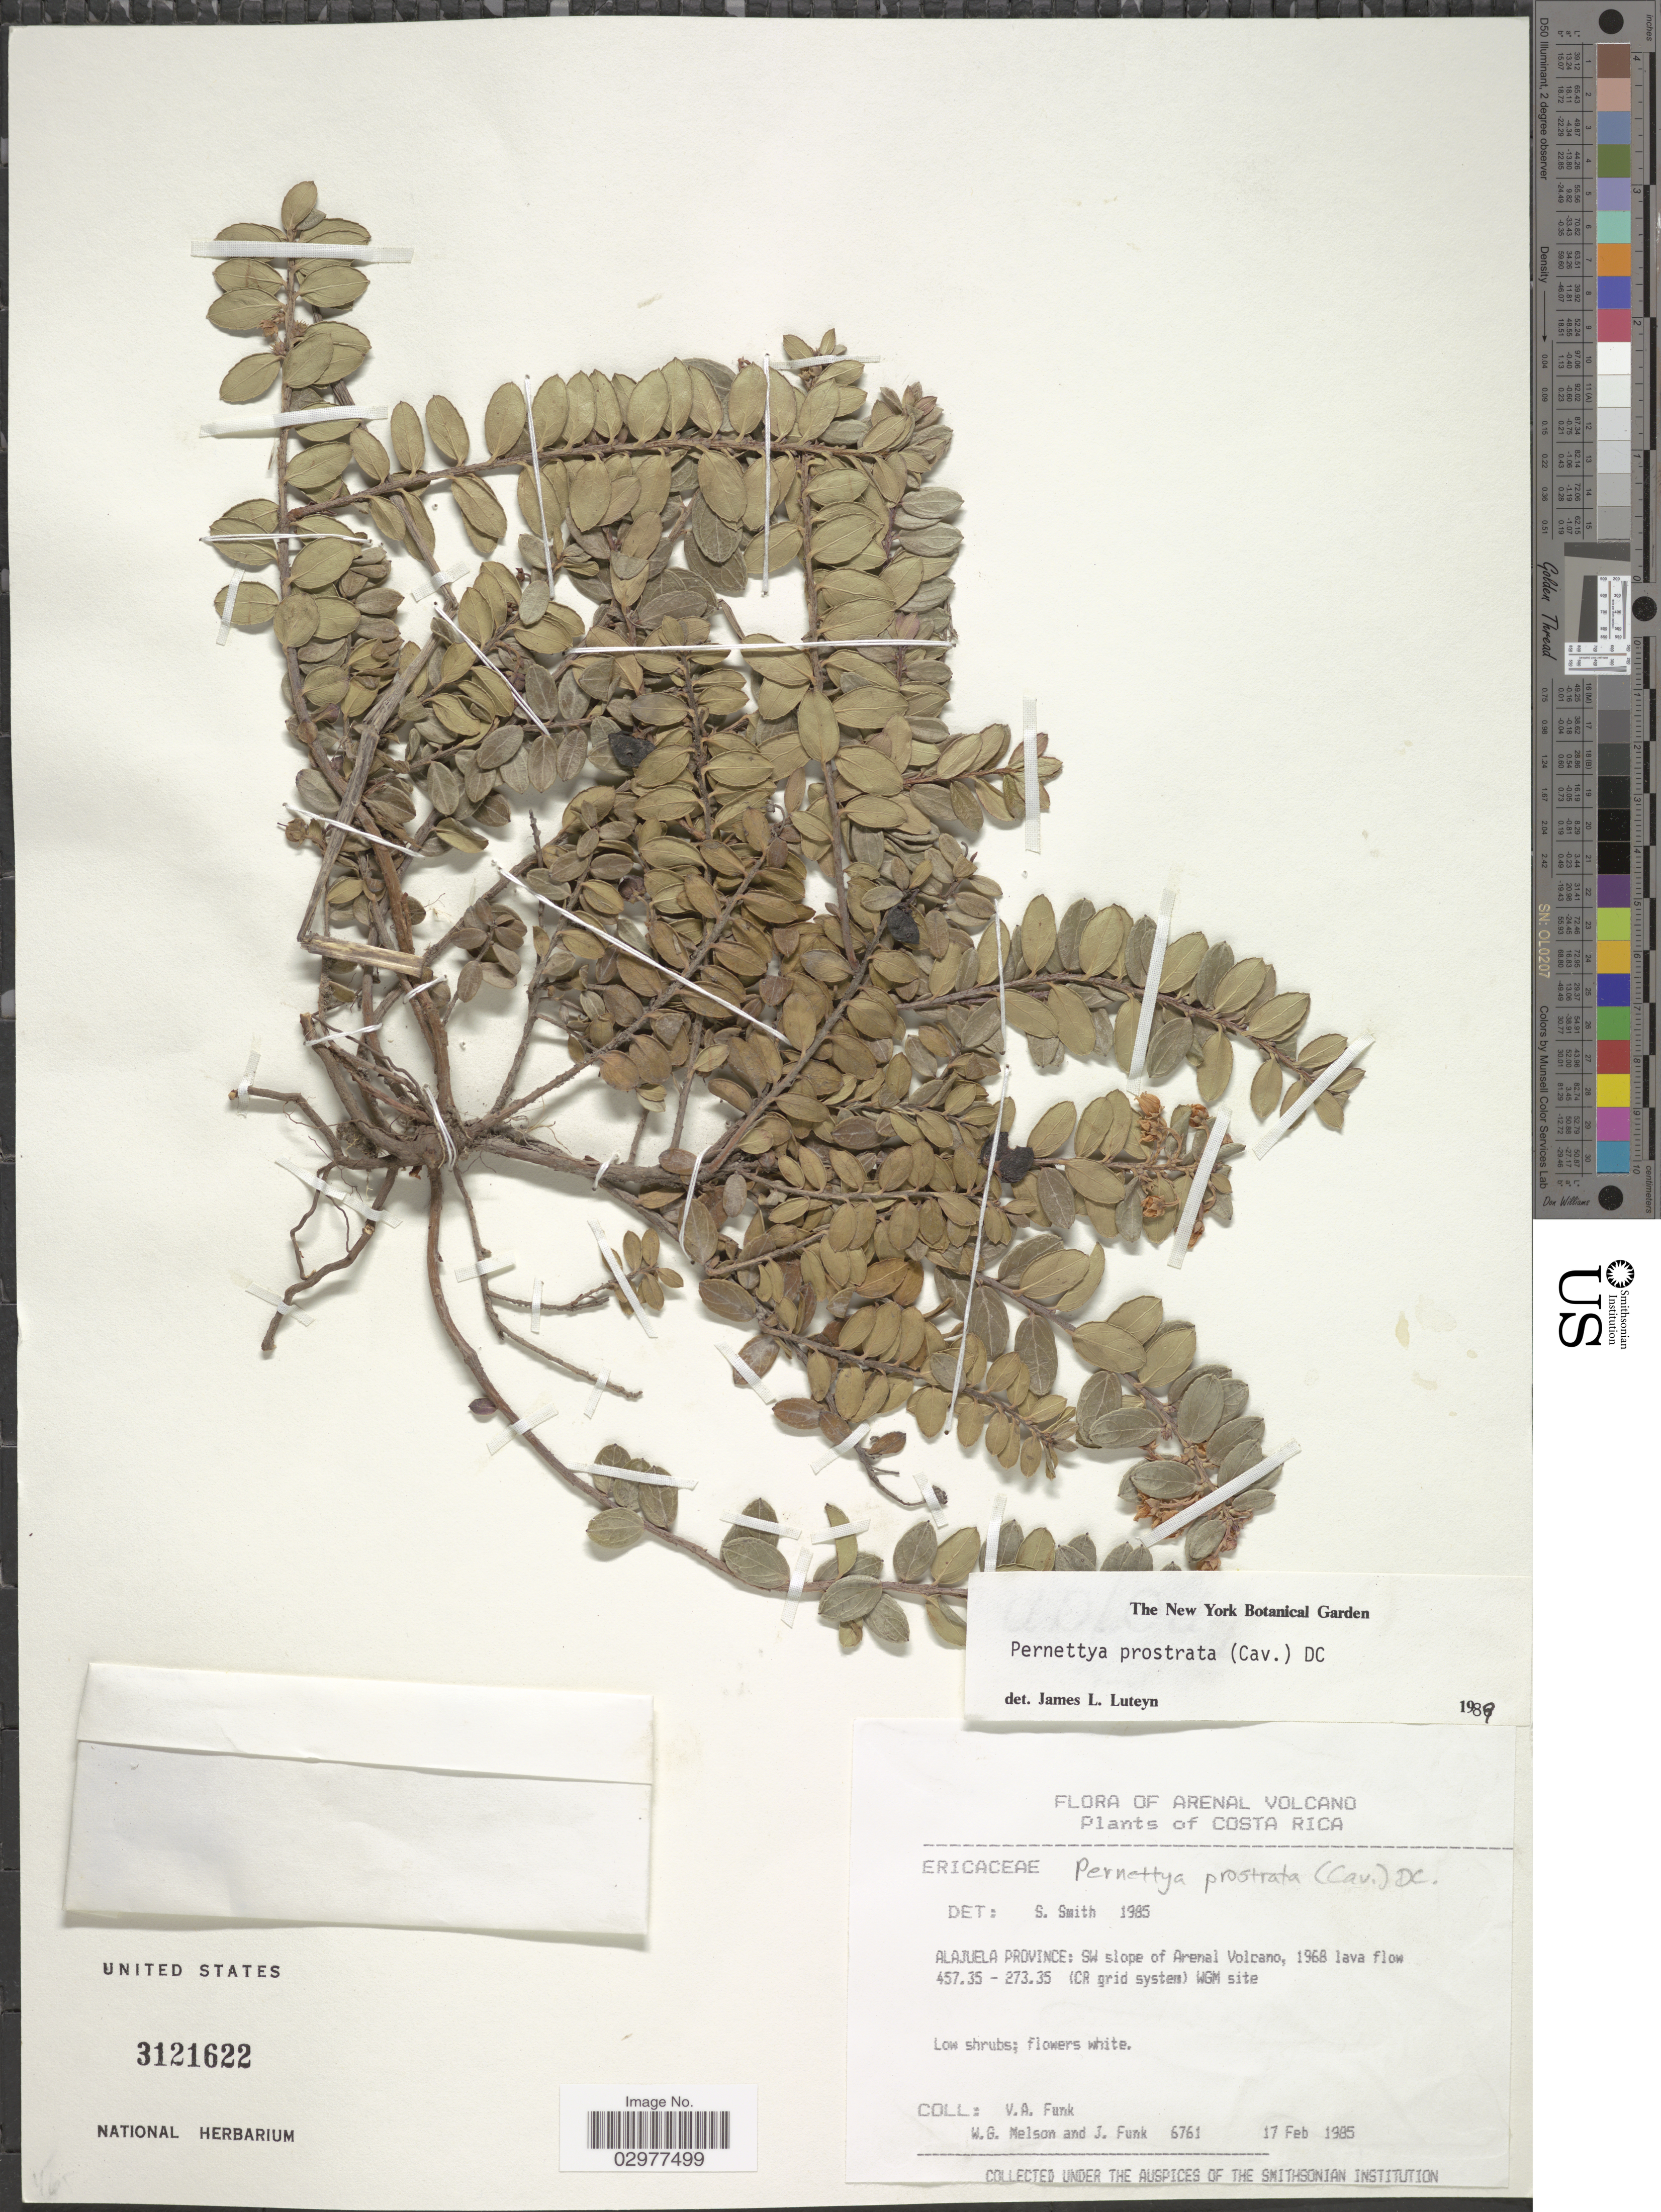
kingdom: Plantae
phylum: Tracheophyta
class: Magnoliopsida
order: Ericales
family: Ericaceae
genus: Pernettya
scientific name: Pernettya prostrata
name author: (Cav.) DC.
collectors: V. Funk, W. Melson & J. Funk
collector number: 6761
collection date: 1985-02-17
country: Costa Rica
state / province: Alajuela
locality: Arenal Volcano. SW slope of Arenal Volcano, 1968 lava flow 457.35-273.35.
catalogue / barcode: US 3121622